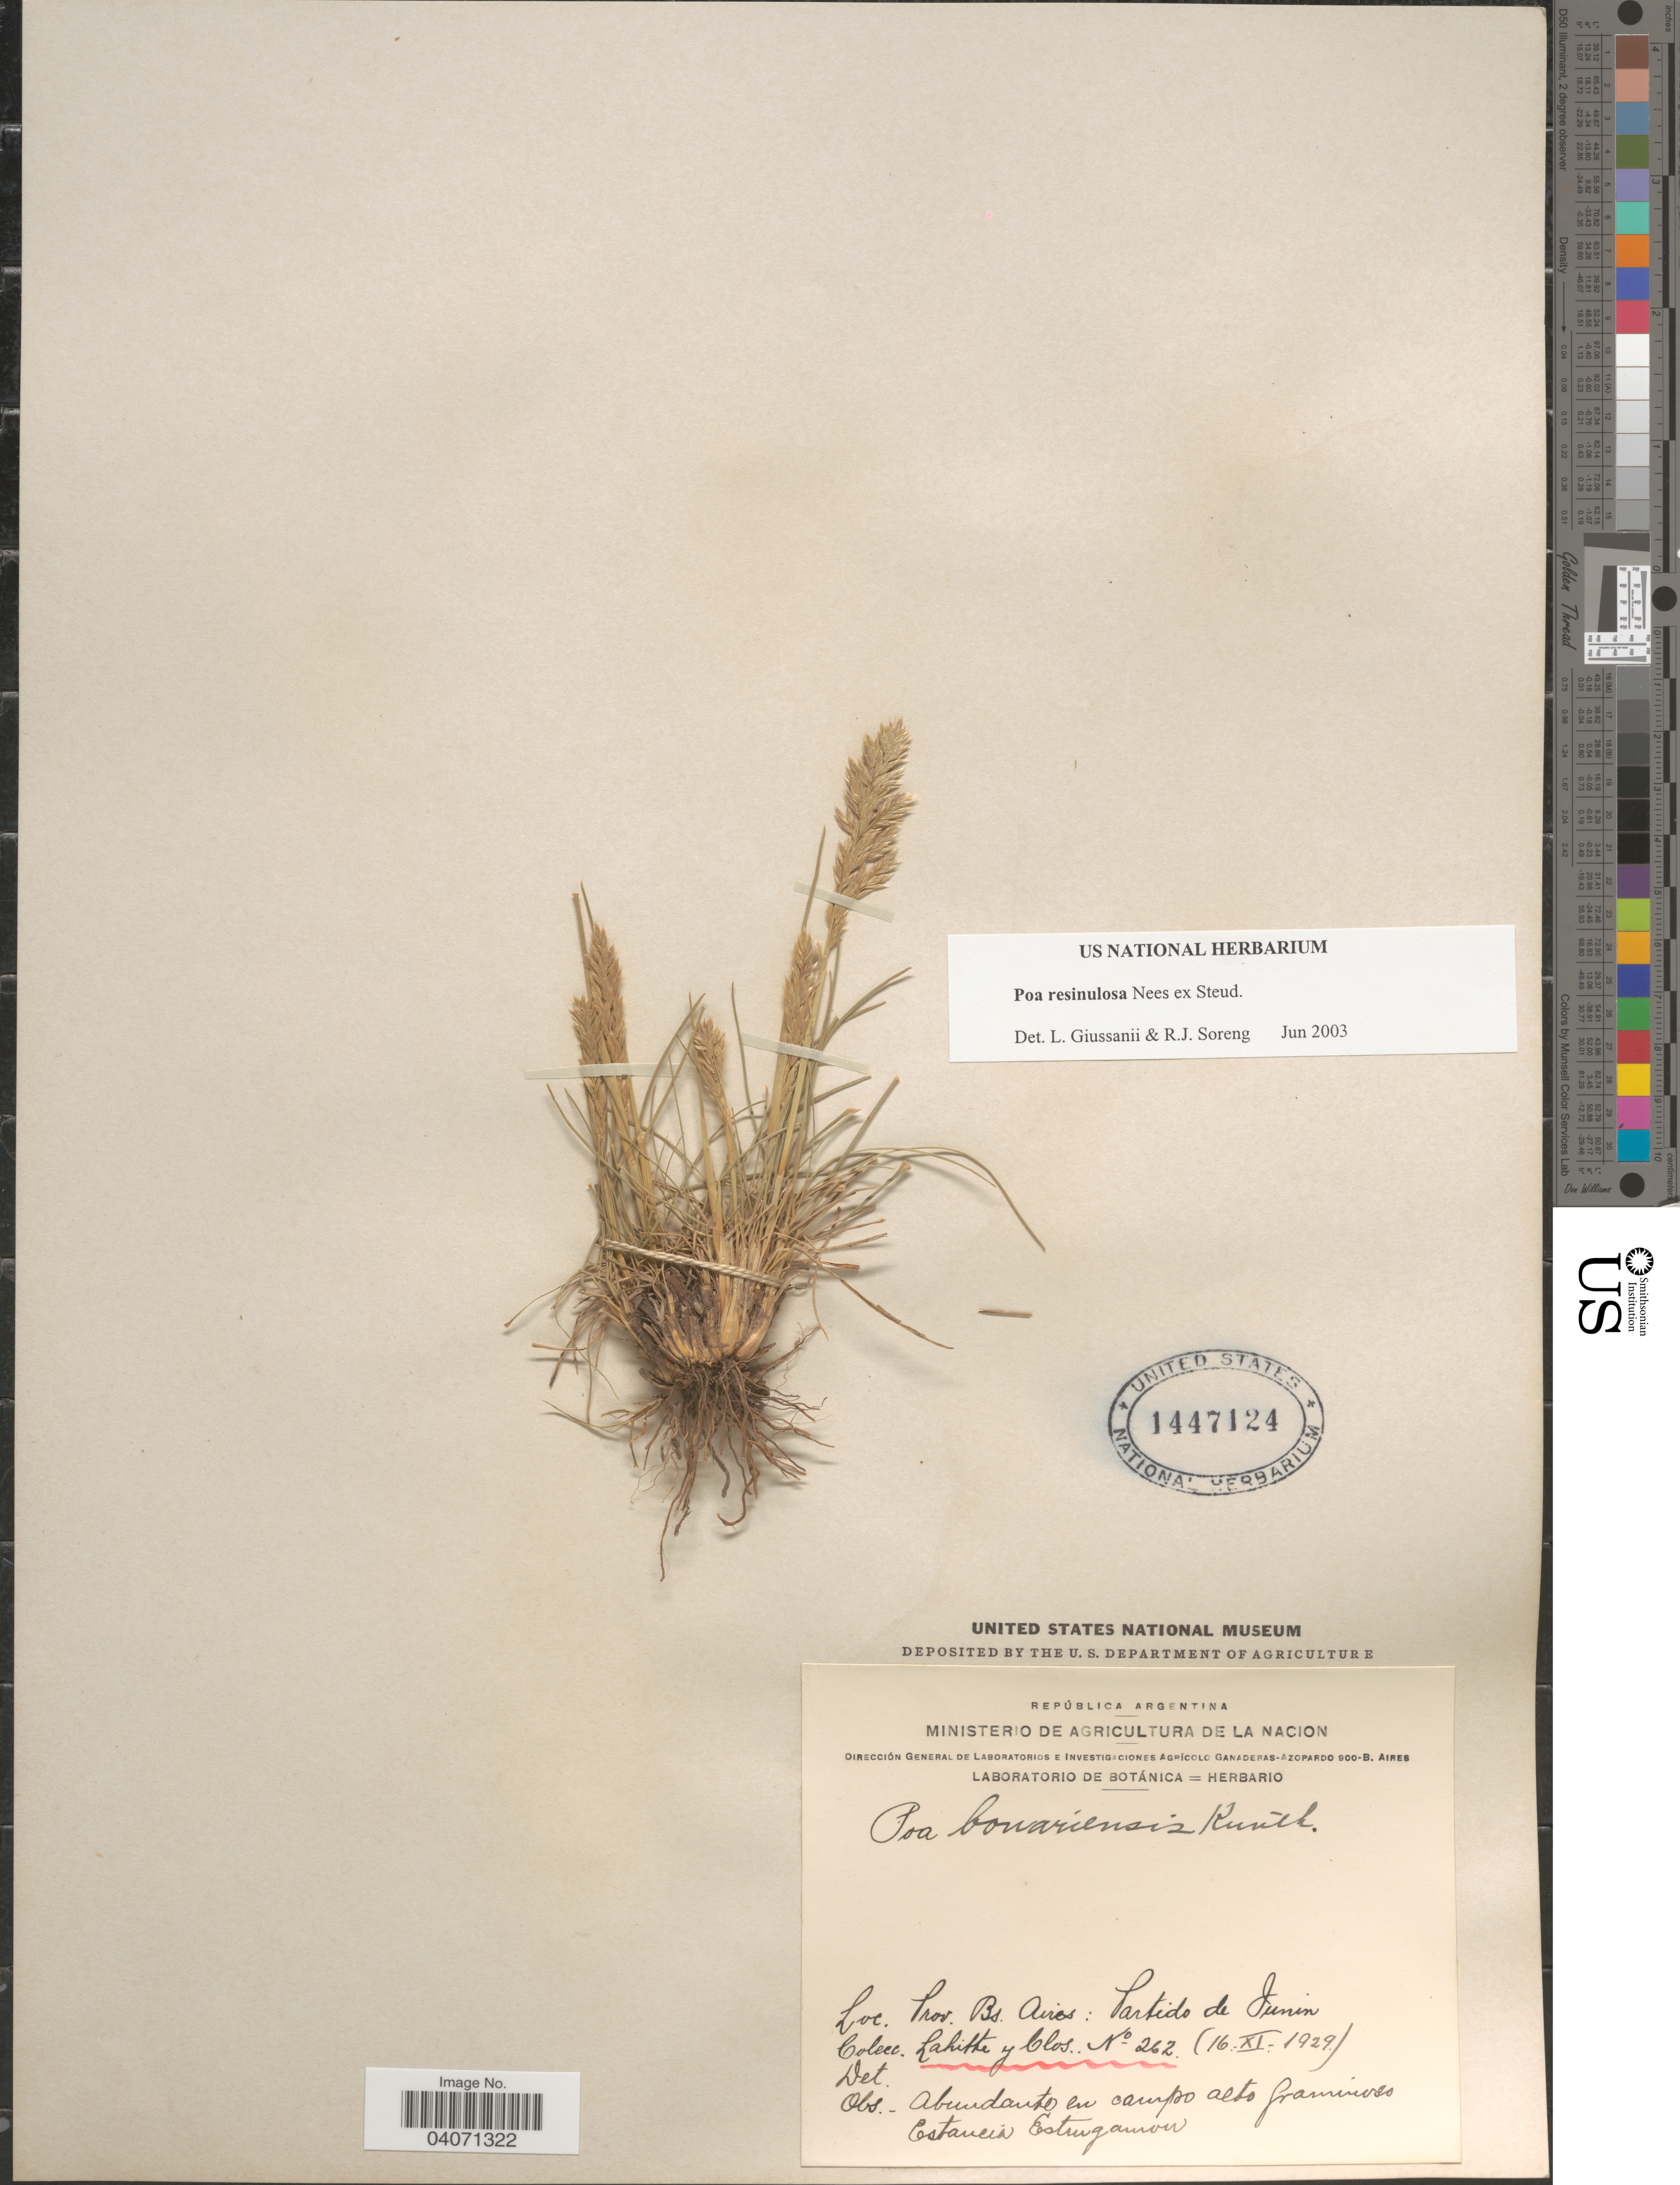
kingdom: Plantae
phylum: Tracheophyta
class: Liliopsida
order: Poales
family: Poaceae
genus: Poa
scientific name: Poa resinulosa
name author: Nees ex Steud.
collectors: -. Lahitte & Clos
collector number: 262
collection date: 1929-11-16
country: Argentina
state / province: Buenos Aires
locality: Partido de Junin. En campo alto graminoso. Estancia Estrugamou.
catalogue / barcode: US 1447124